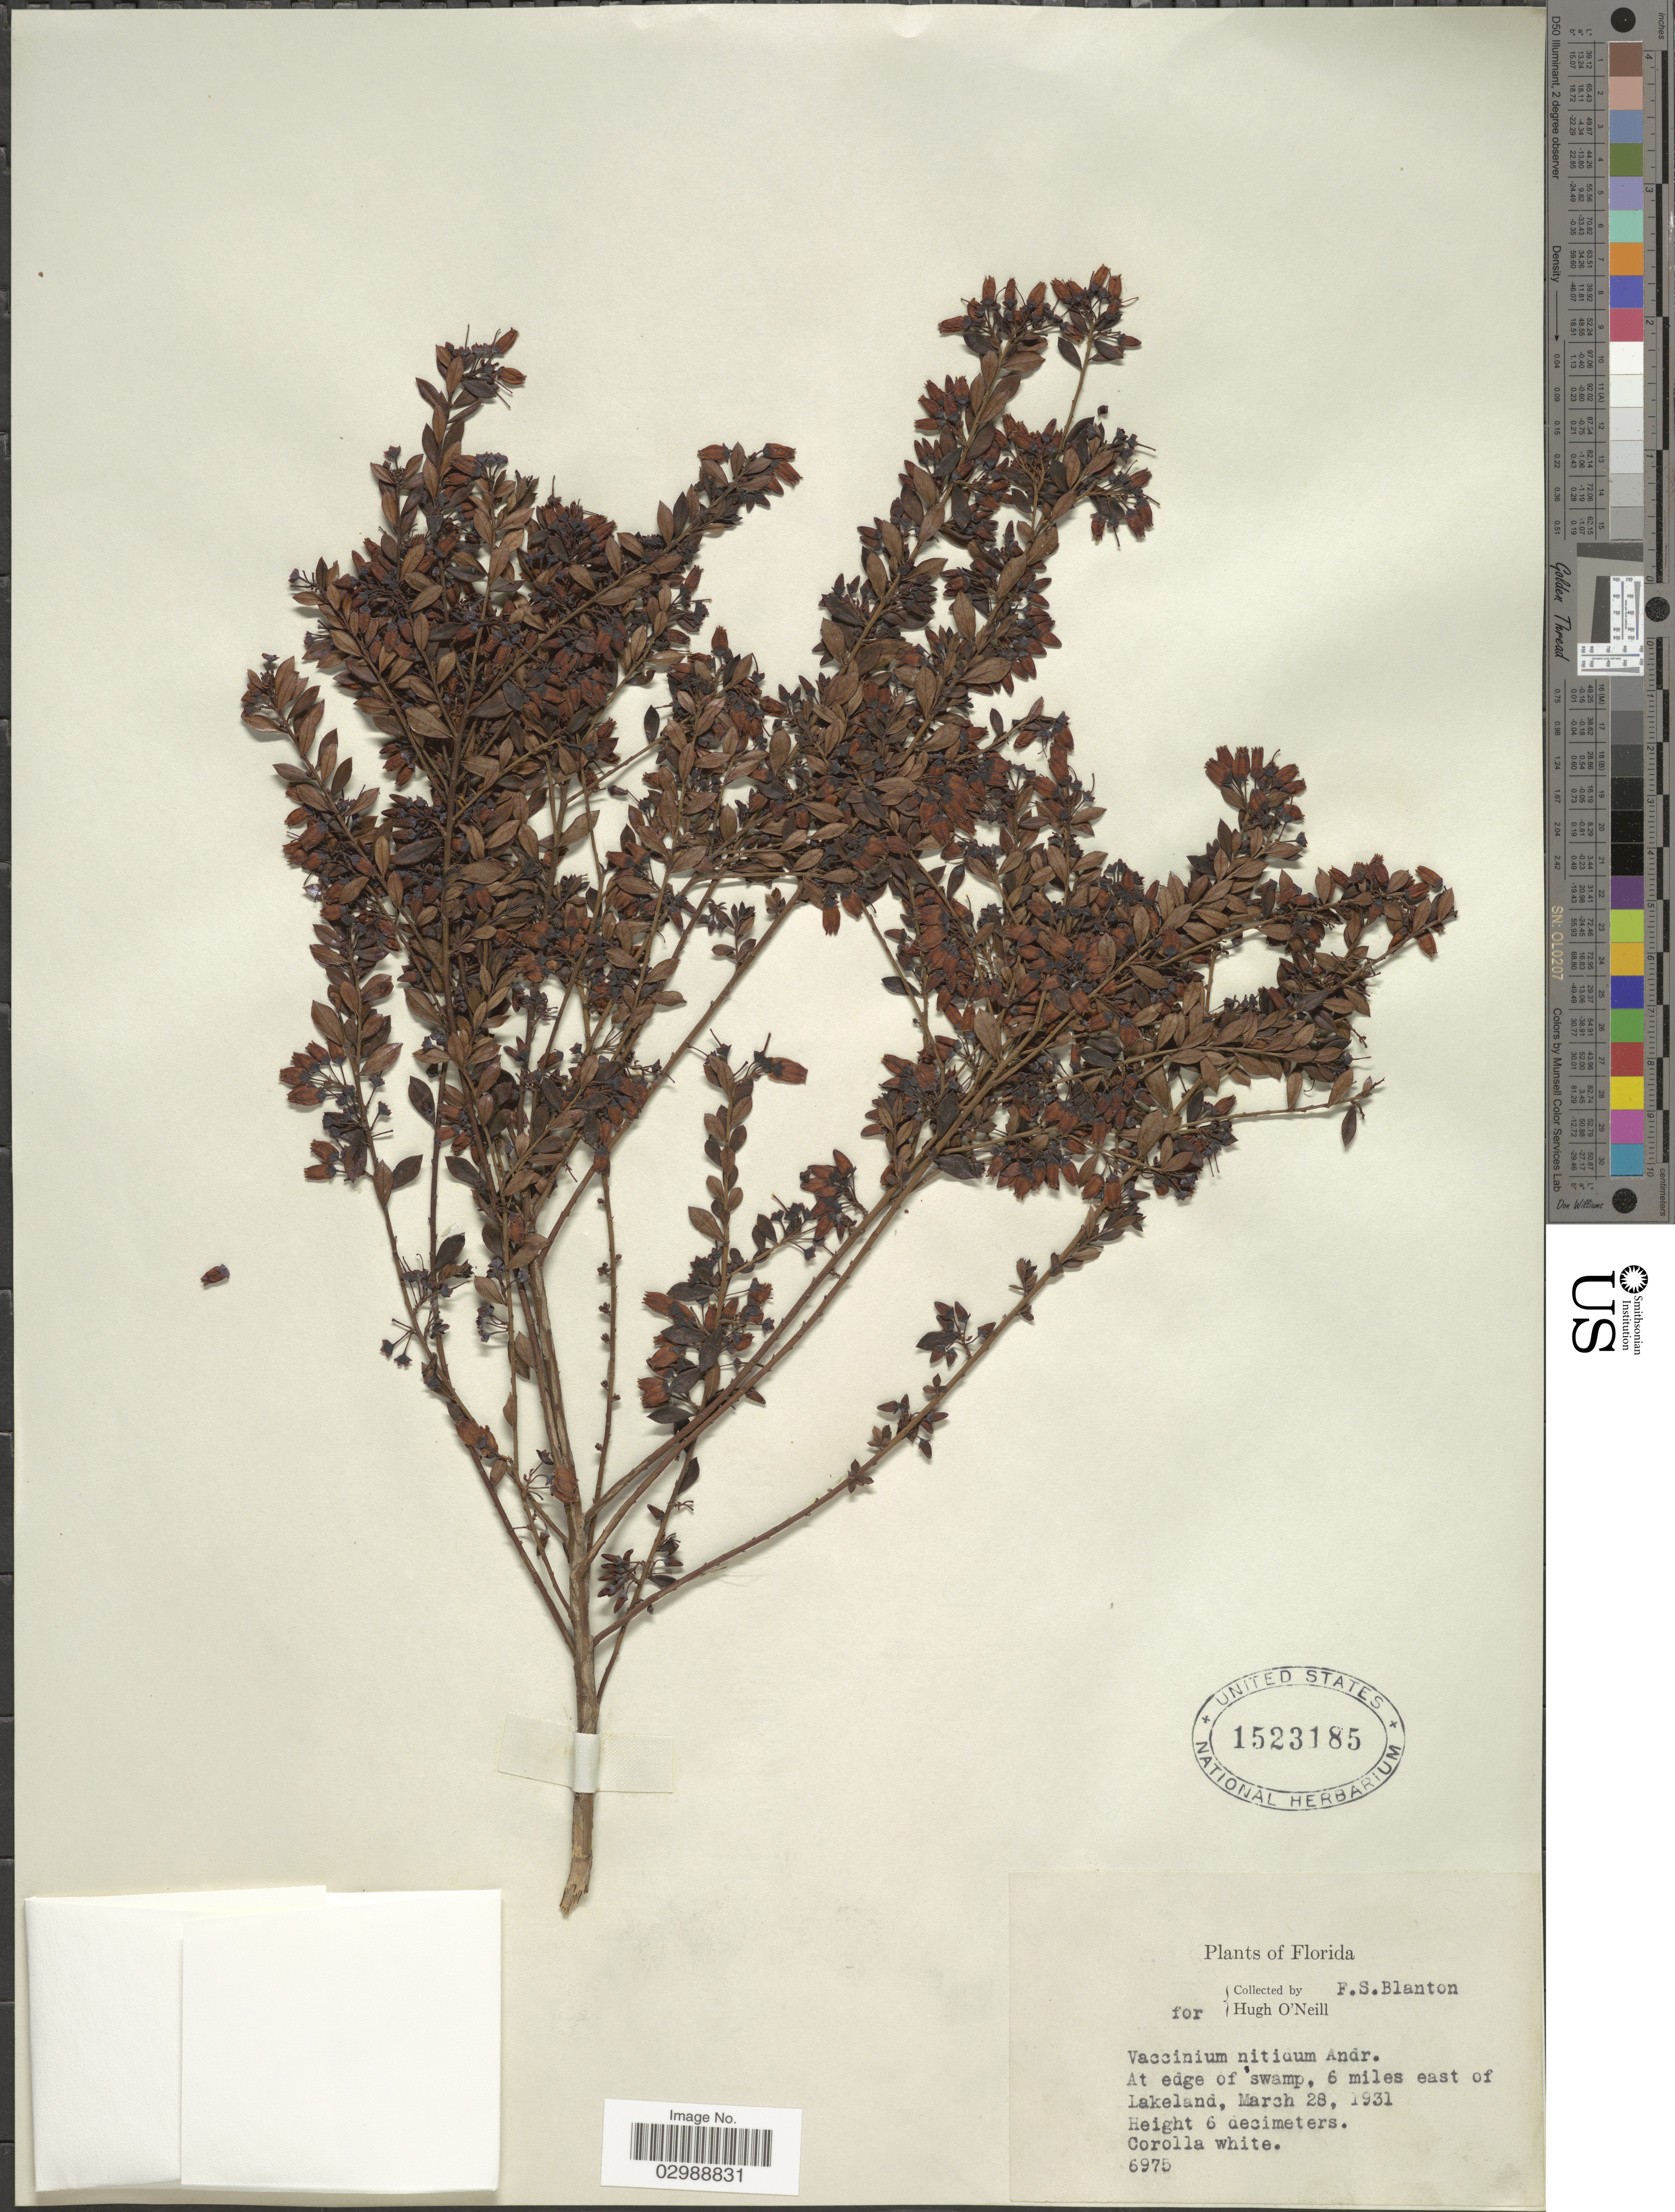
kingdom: Plantae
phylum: Tracheophyta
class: Magnoliopsida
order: Ericales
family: Ericaceae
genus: Vaccinium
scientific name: Vaccinium nitidum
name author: Andrews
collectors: F. S. Blanton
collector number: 6975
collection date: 1931-03-28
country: United States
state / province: Florida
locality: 6 miles east of Lakeland.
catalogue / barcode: US 1523185